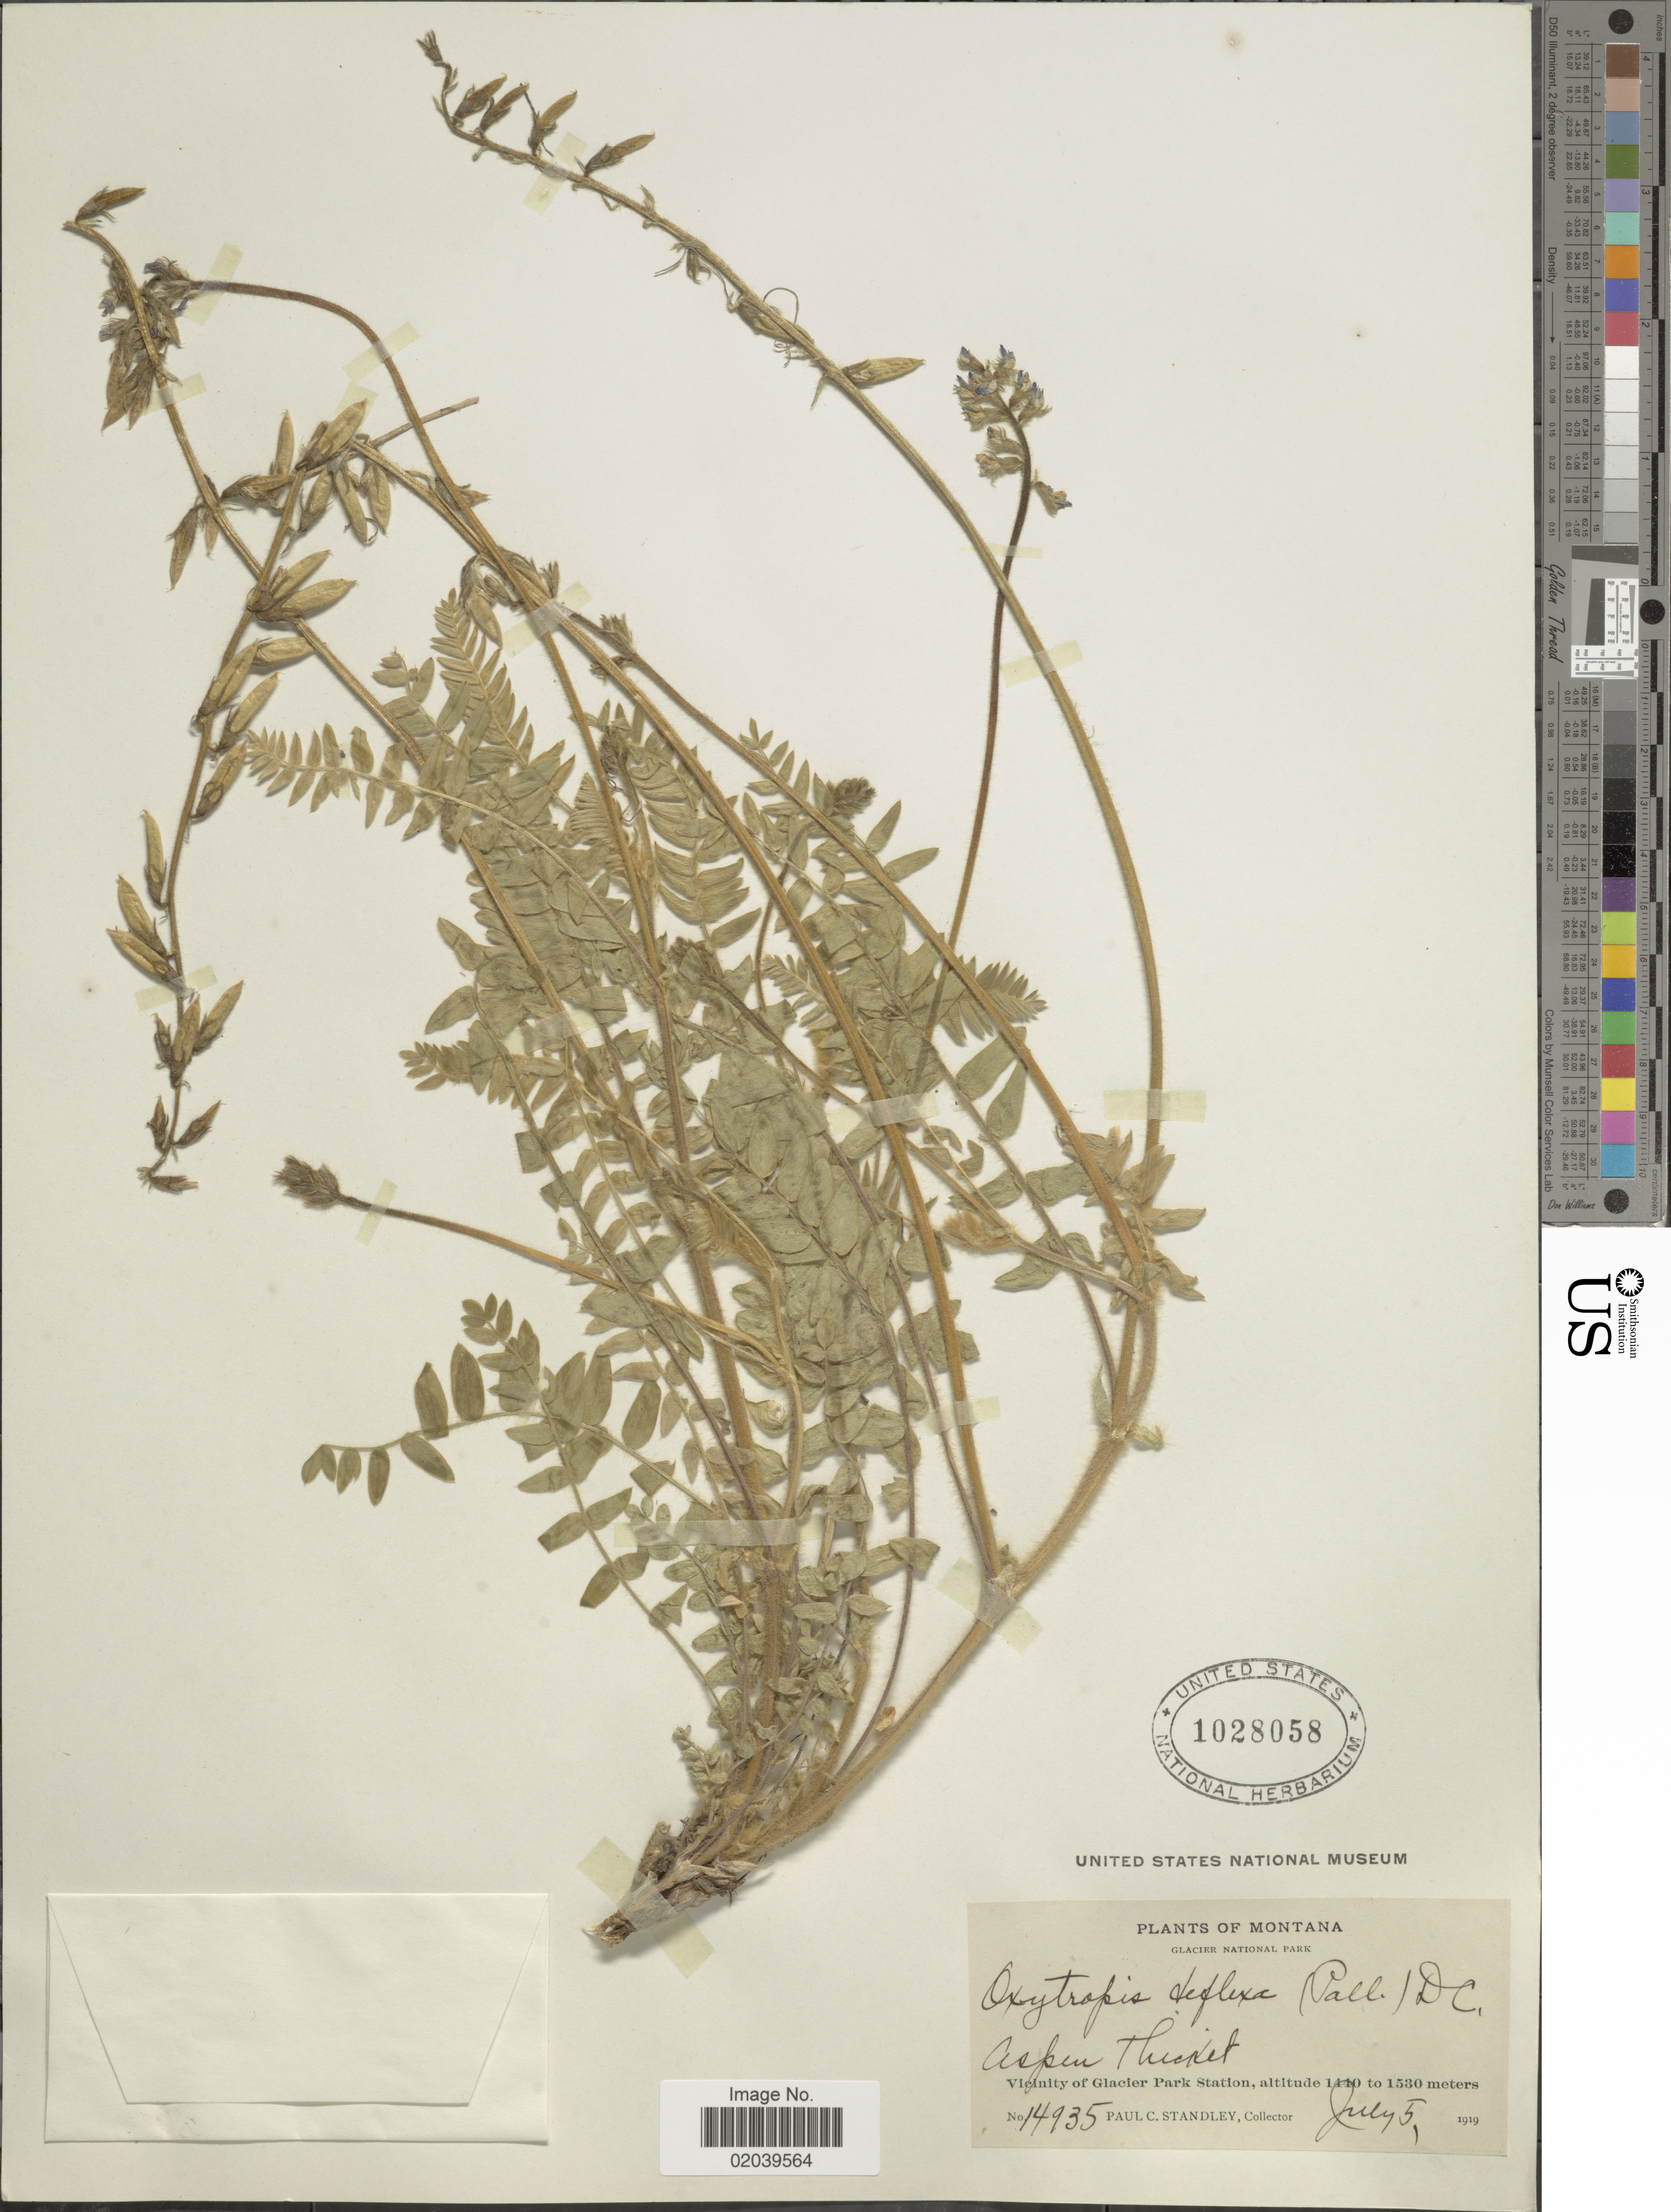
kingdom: Plantae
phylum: Tracheophyta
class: Magnoliopsida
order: Fabales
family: Fabaceae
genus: Oxytropis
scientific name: Oxytropis deflexa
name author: (Pall.) DC.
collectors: P. C. Standley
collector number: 14935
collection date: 1919-07-05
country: United States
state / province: Montana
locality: Vicinity of Glacier Park Station, Glacier National Park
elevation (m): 1440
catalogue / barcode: US 1028058